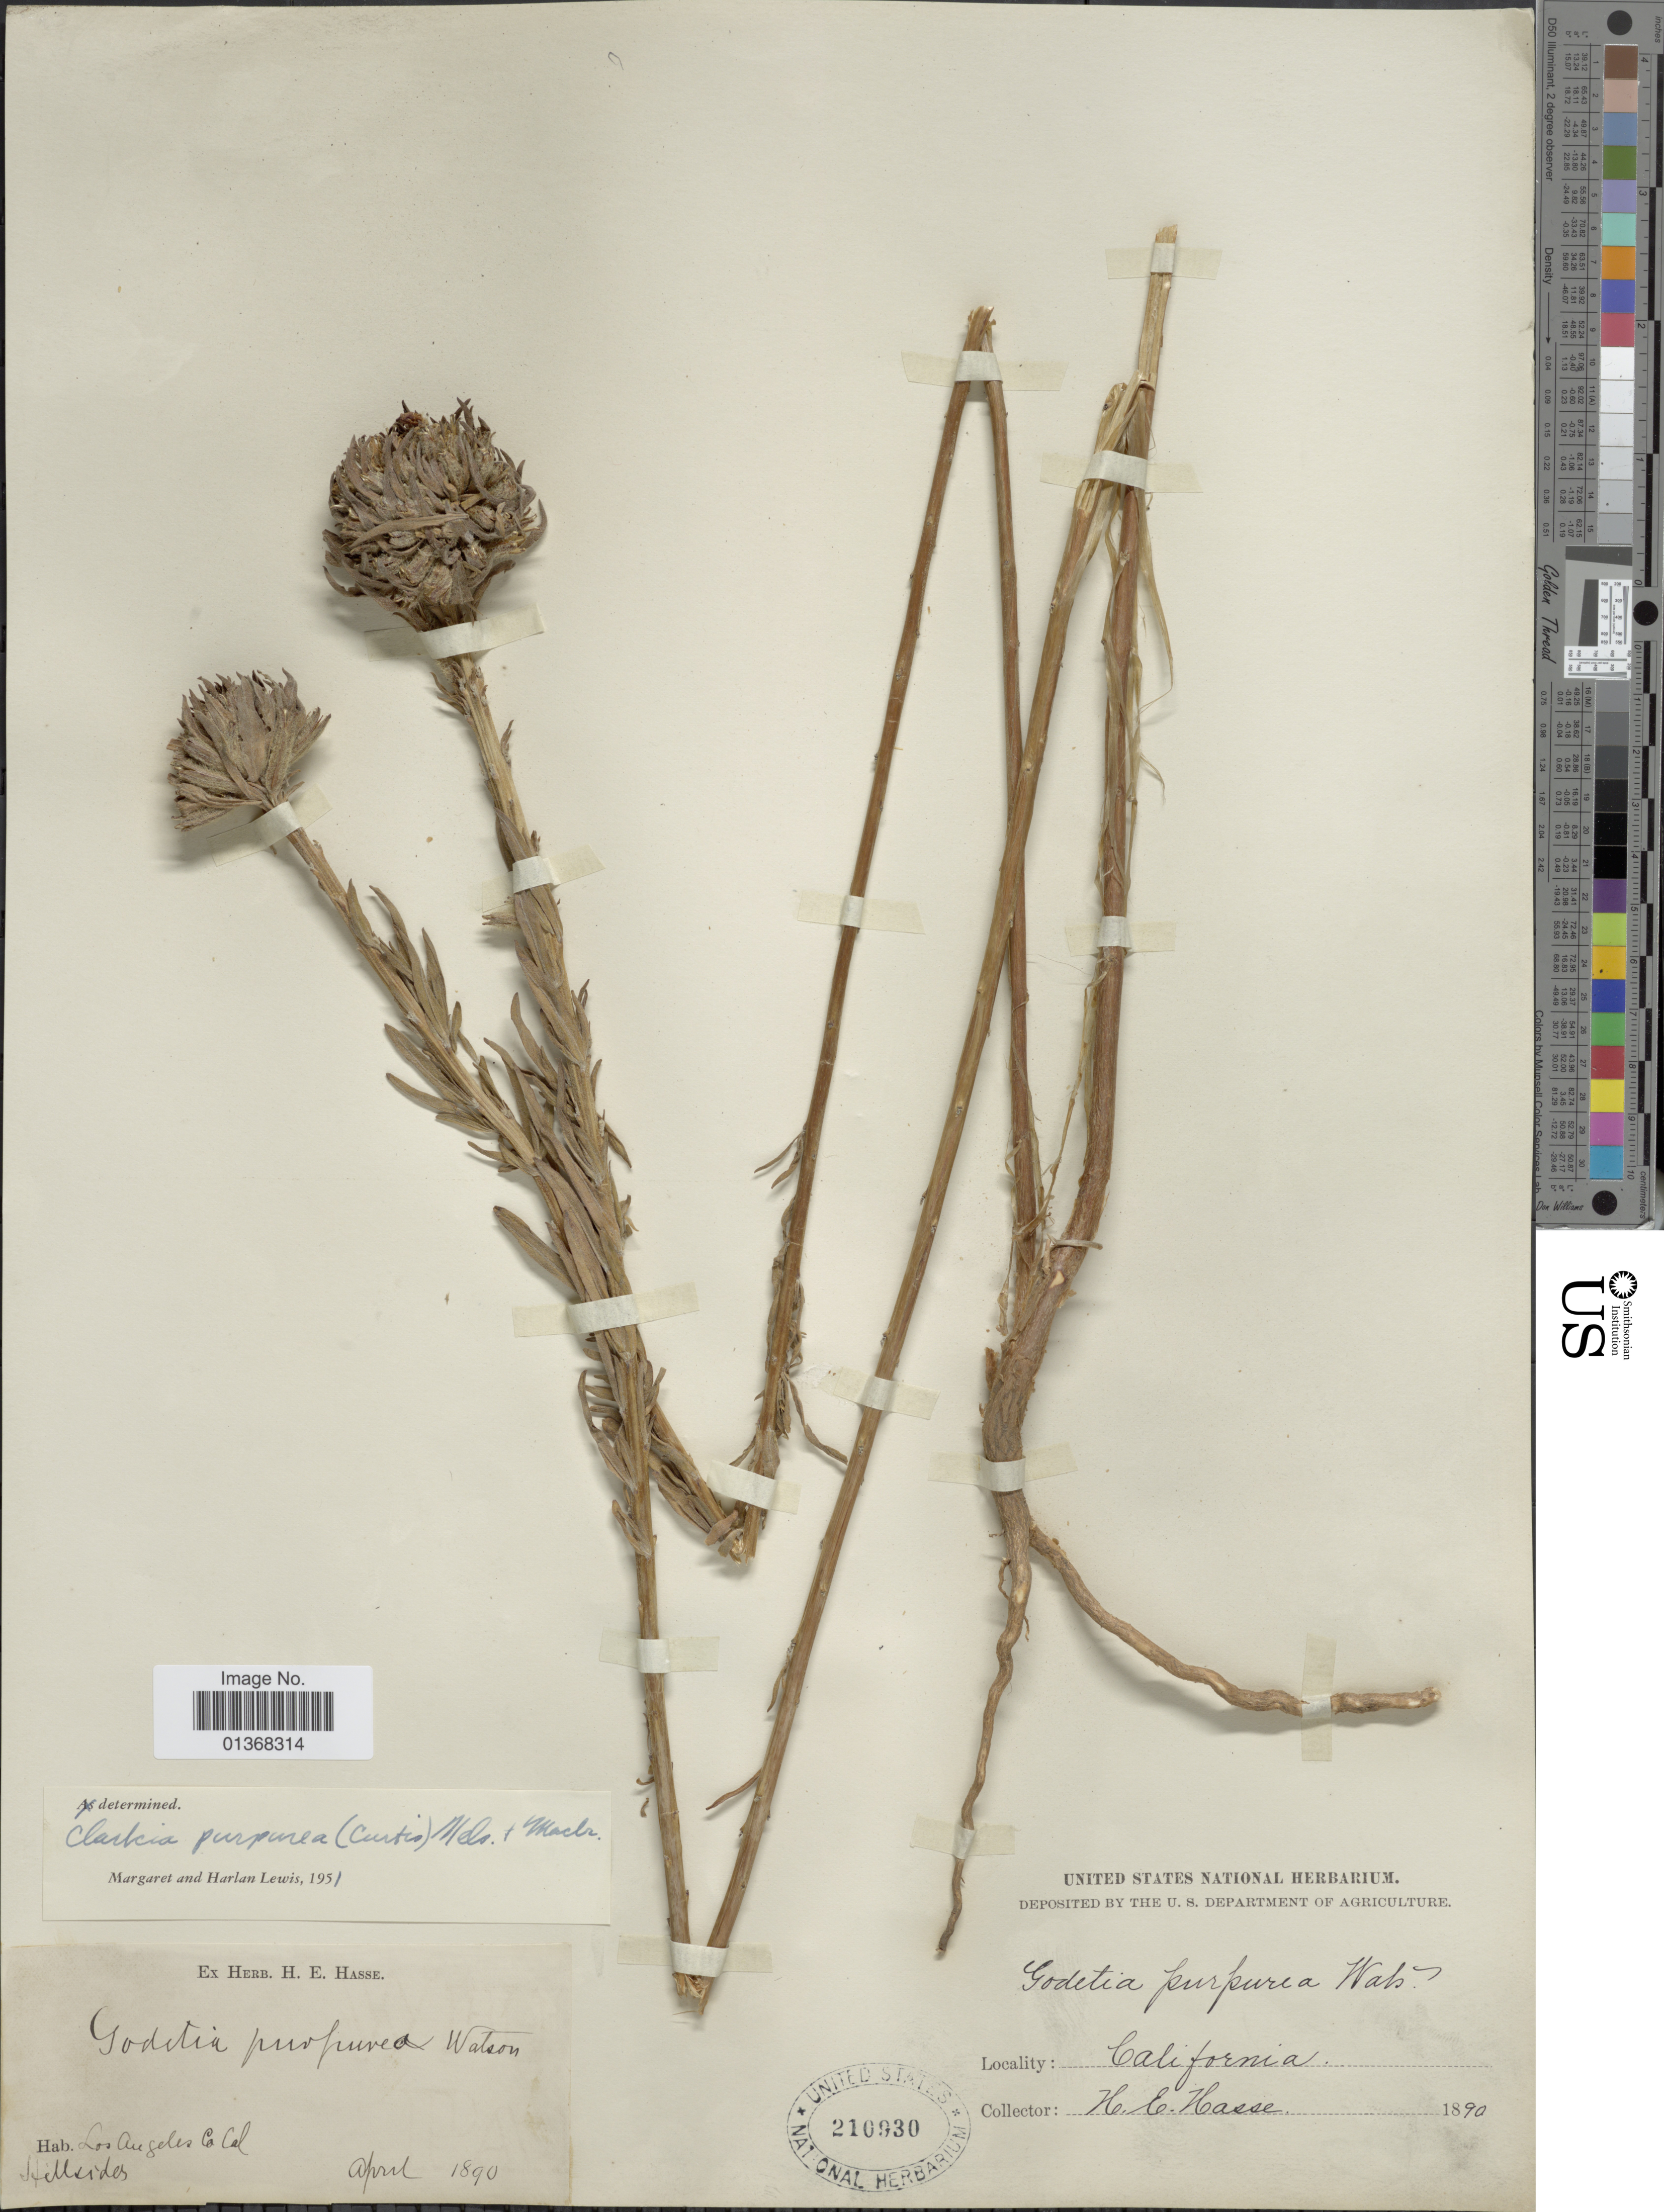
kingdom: Plantae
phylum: Tracheophyta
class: Magnoliopsida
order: Myrtales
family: Onagraceae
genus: Clarkia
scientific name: Clarkia purpurea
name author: (Curtis) A. Nelson & J.F. Macbr.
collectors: H. E. Hasse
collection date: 1890-04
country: United States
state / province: California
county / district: Los Angeles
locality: Los Angeles Co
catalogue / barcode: US 210930